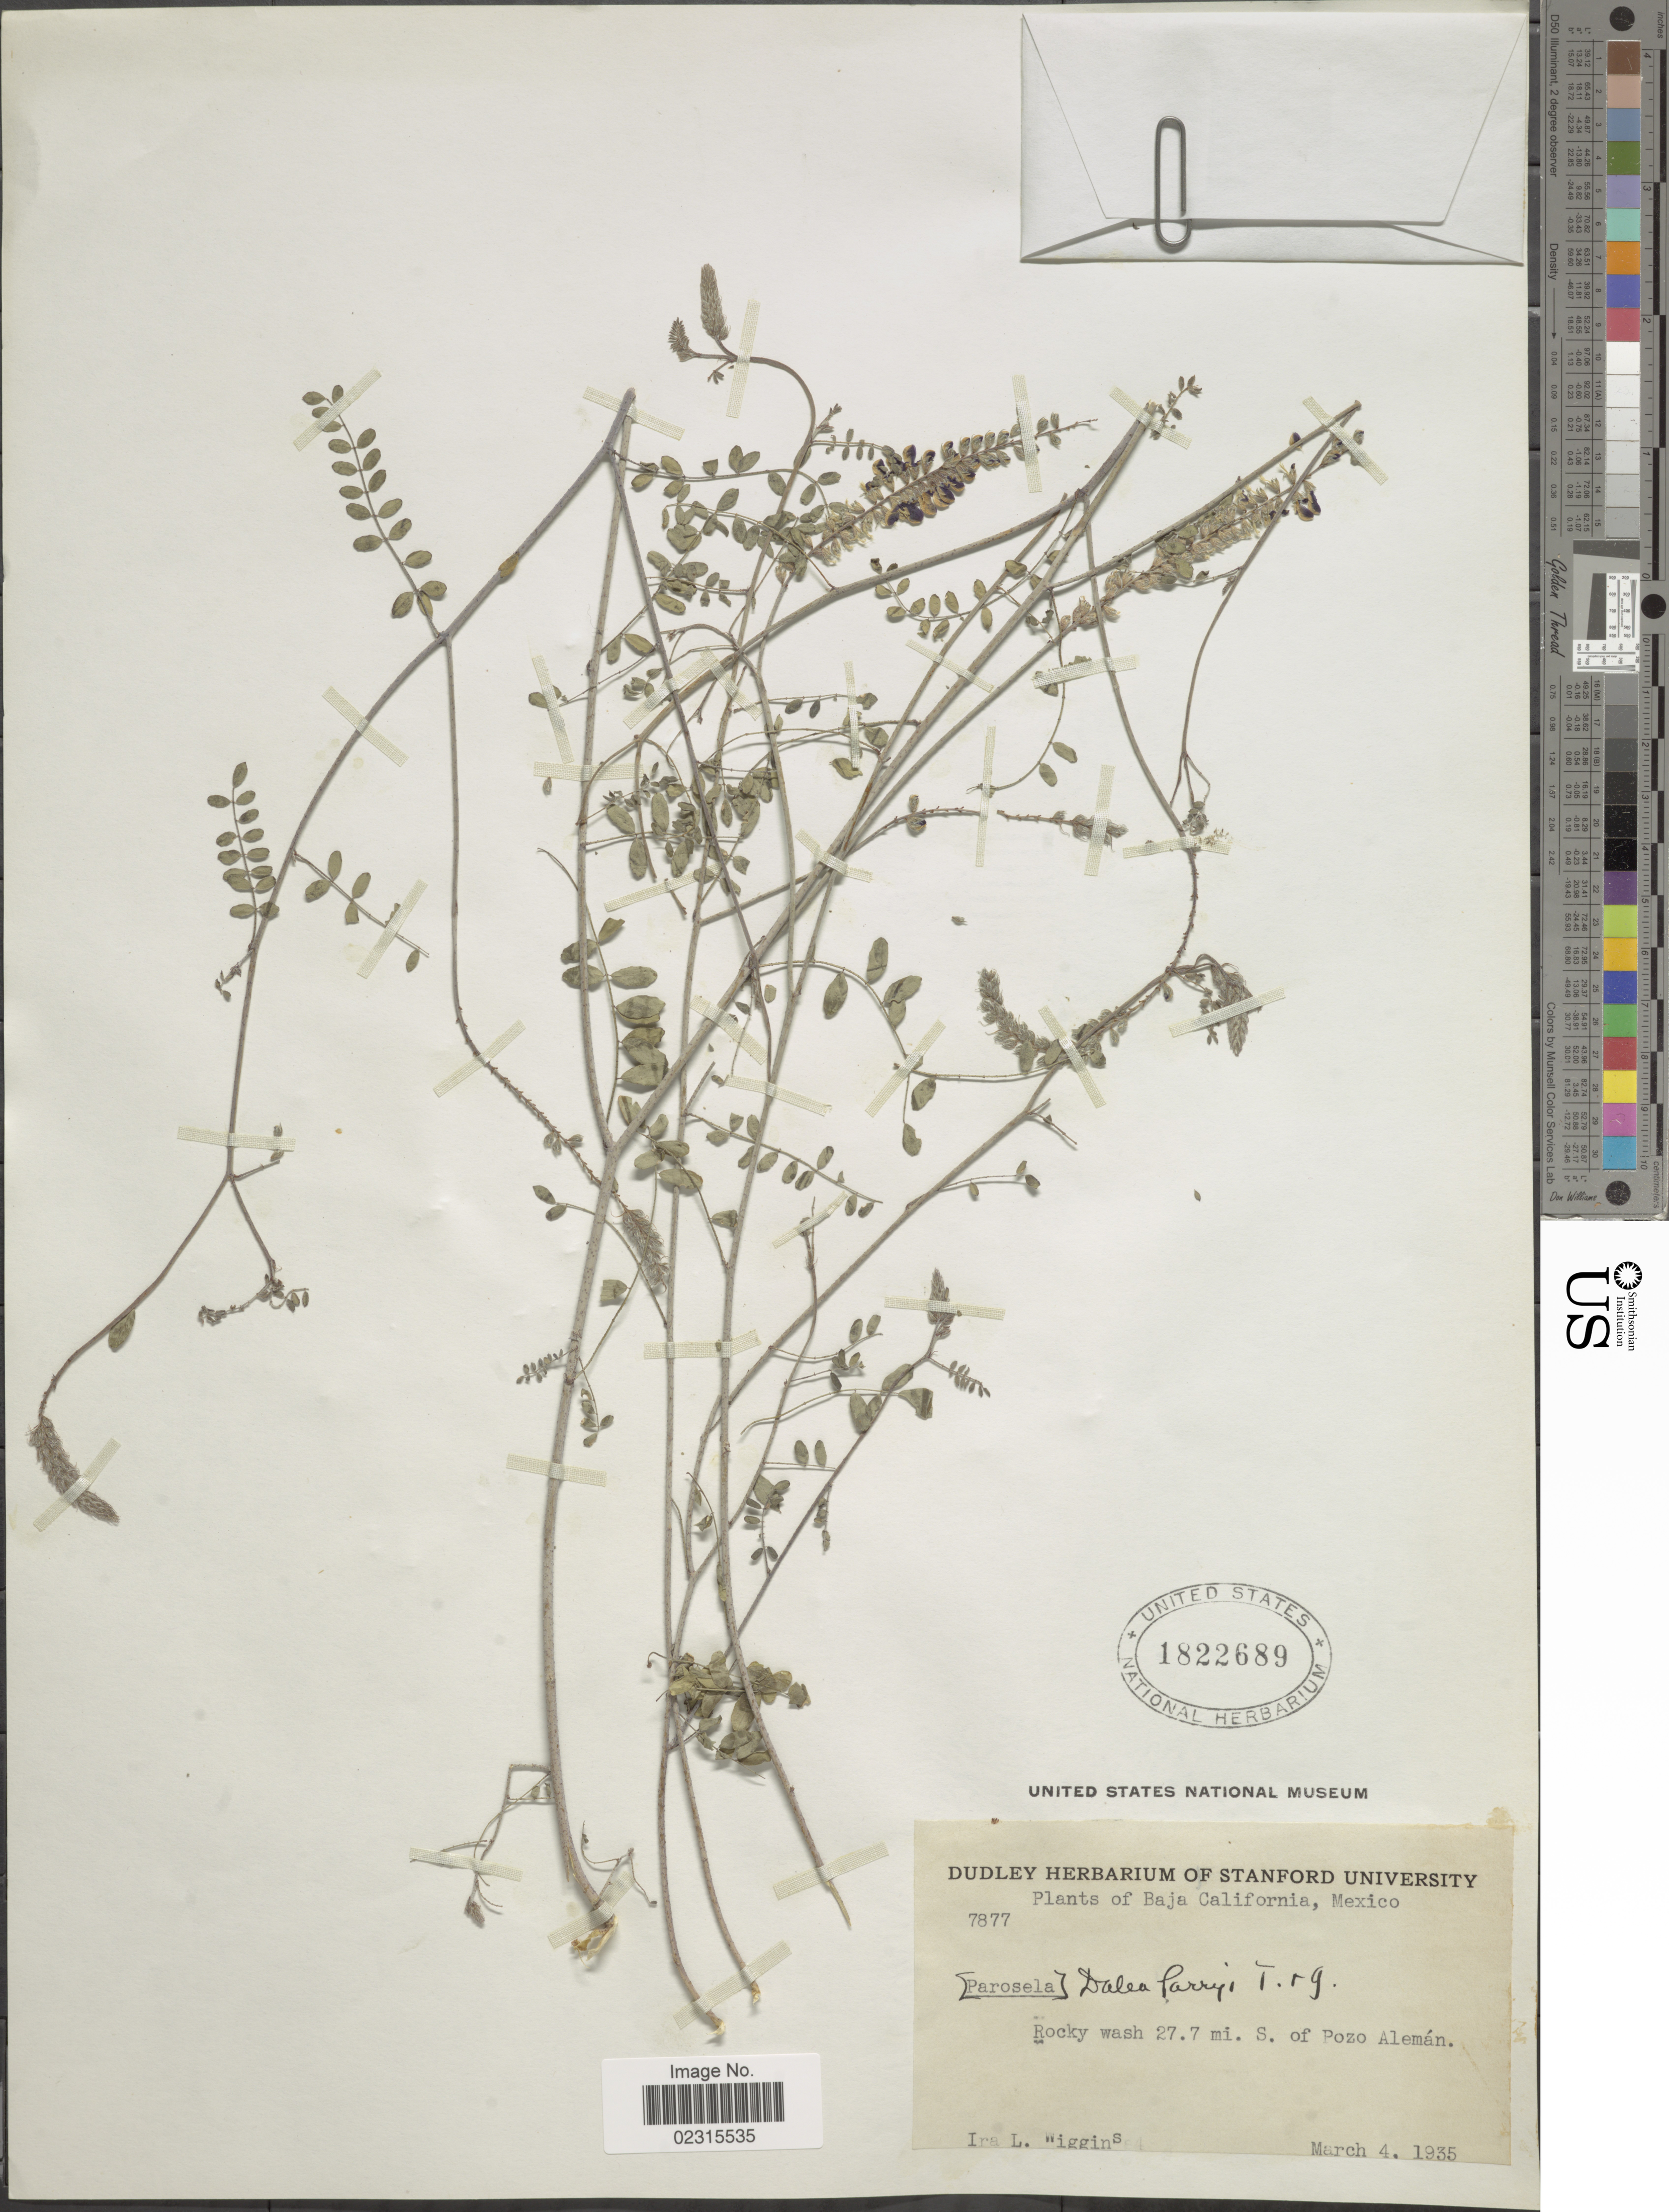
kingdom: Plantae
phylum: Tracheophyta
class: Magnoliopsida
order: Fabales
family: Fabaceae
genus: Marina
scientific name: Marina parryi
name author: (Torr. & A. Gray) Barneby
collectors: I. L. Wiggins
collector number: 7877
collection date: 1935-03-04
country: Mexico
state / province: Baja California Sur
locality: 27.7 mi/ S of Pozo Aleman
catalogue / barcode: US 1822689